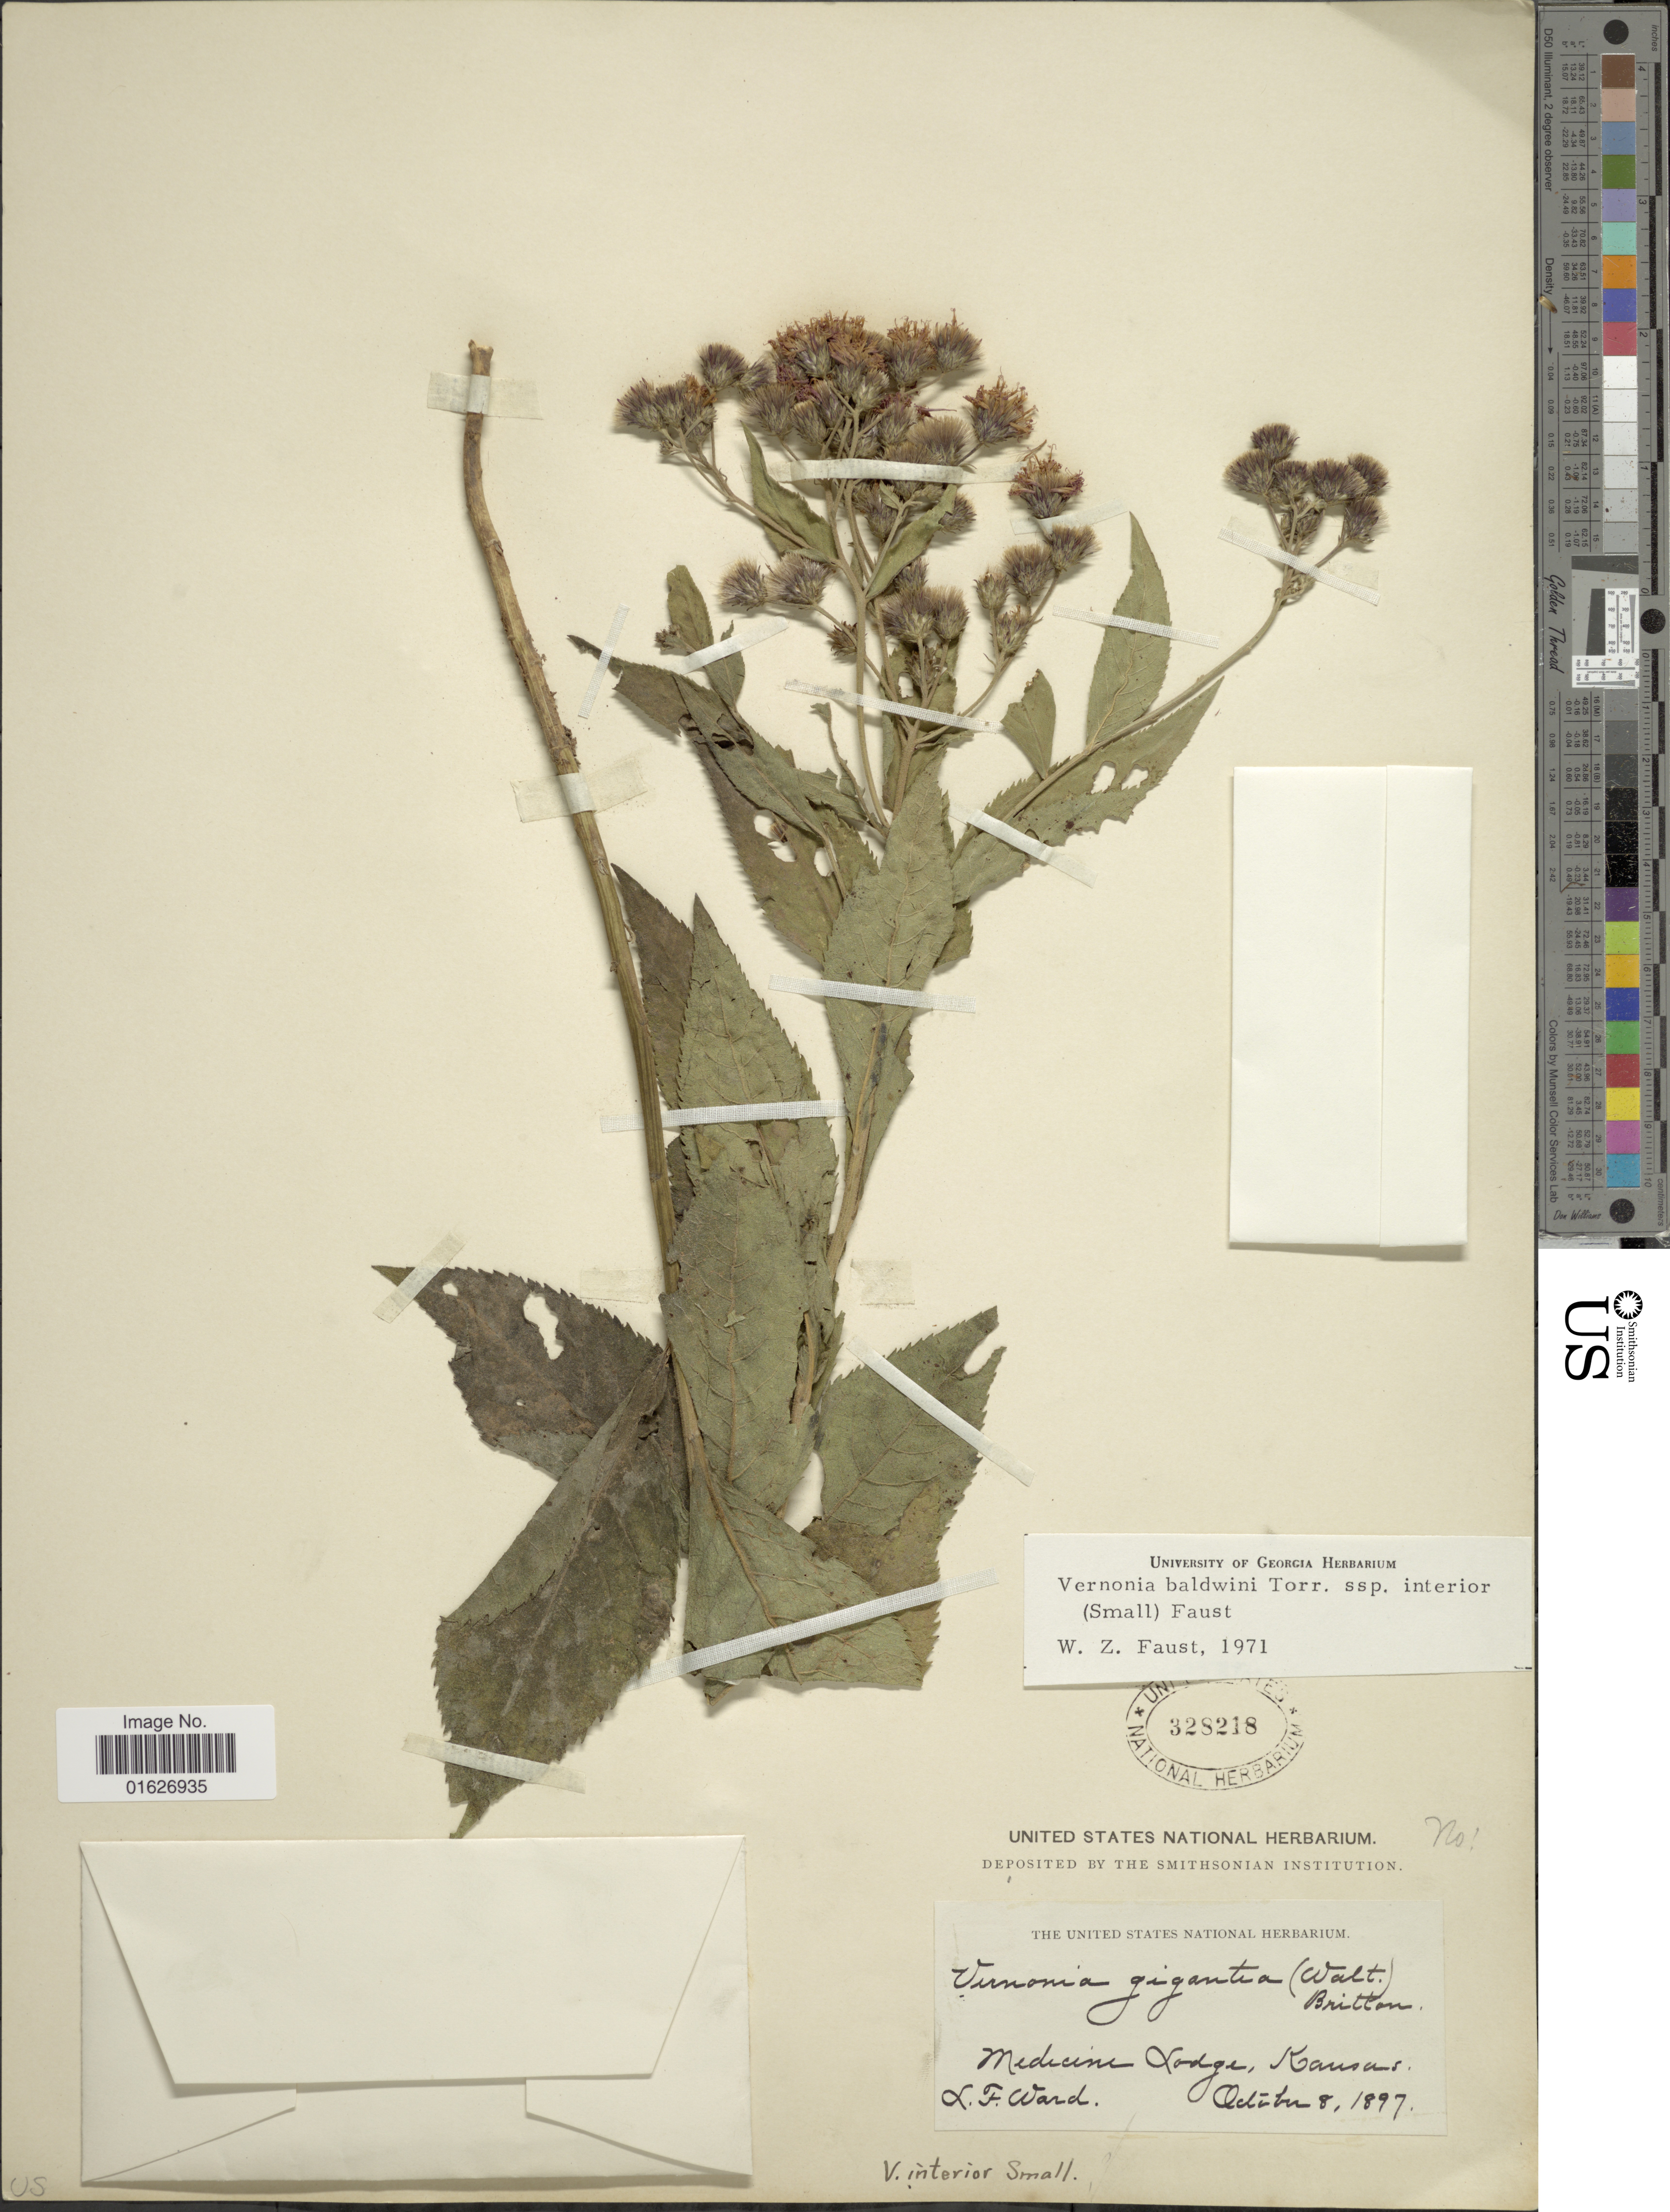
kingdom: Plantae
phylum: Tracheophyta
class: Magnoliopsida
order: Asterales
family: Asteraceae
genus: Vernonia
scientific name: Vernonia baldwinii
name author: Torr.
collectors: L. Ward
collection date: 1897-10-08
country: United States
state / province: Kansas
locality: Medicine Lodge.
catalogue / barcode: US 328218